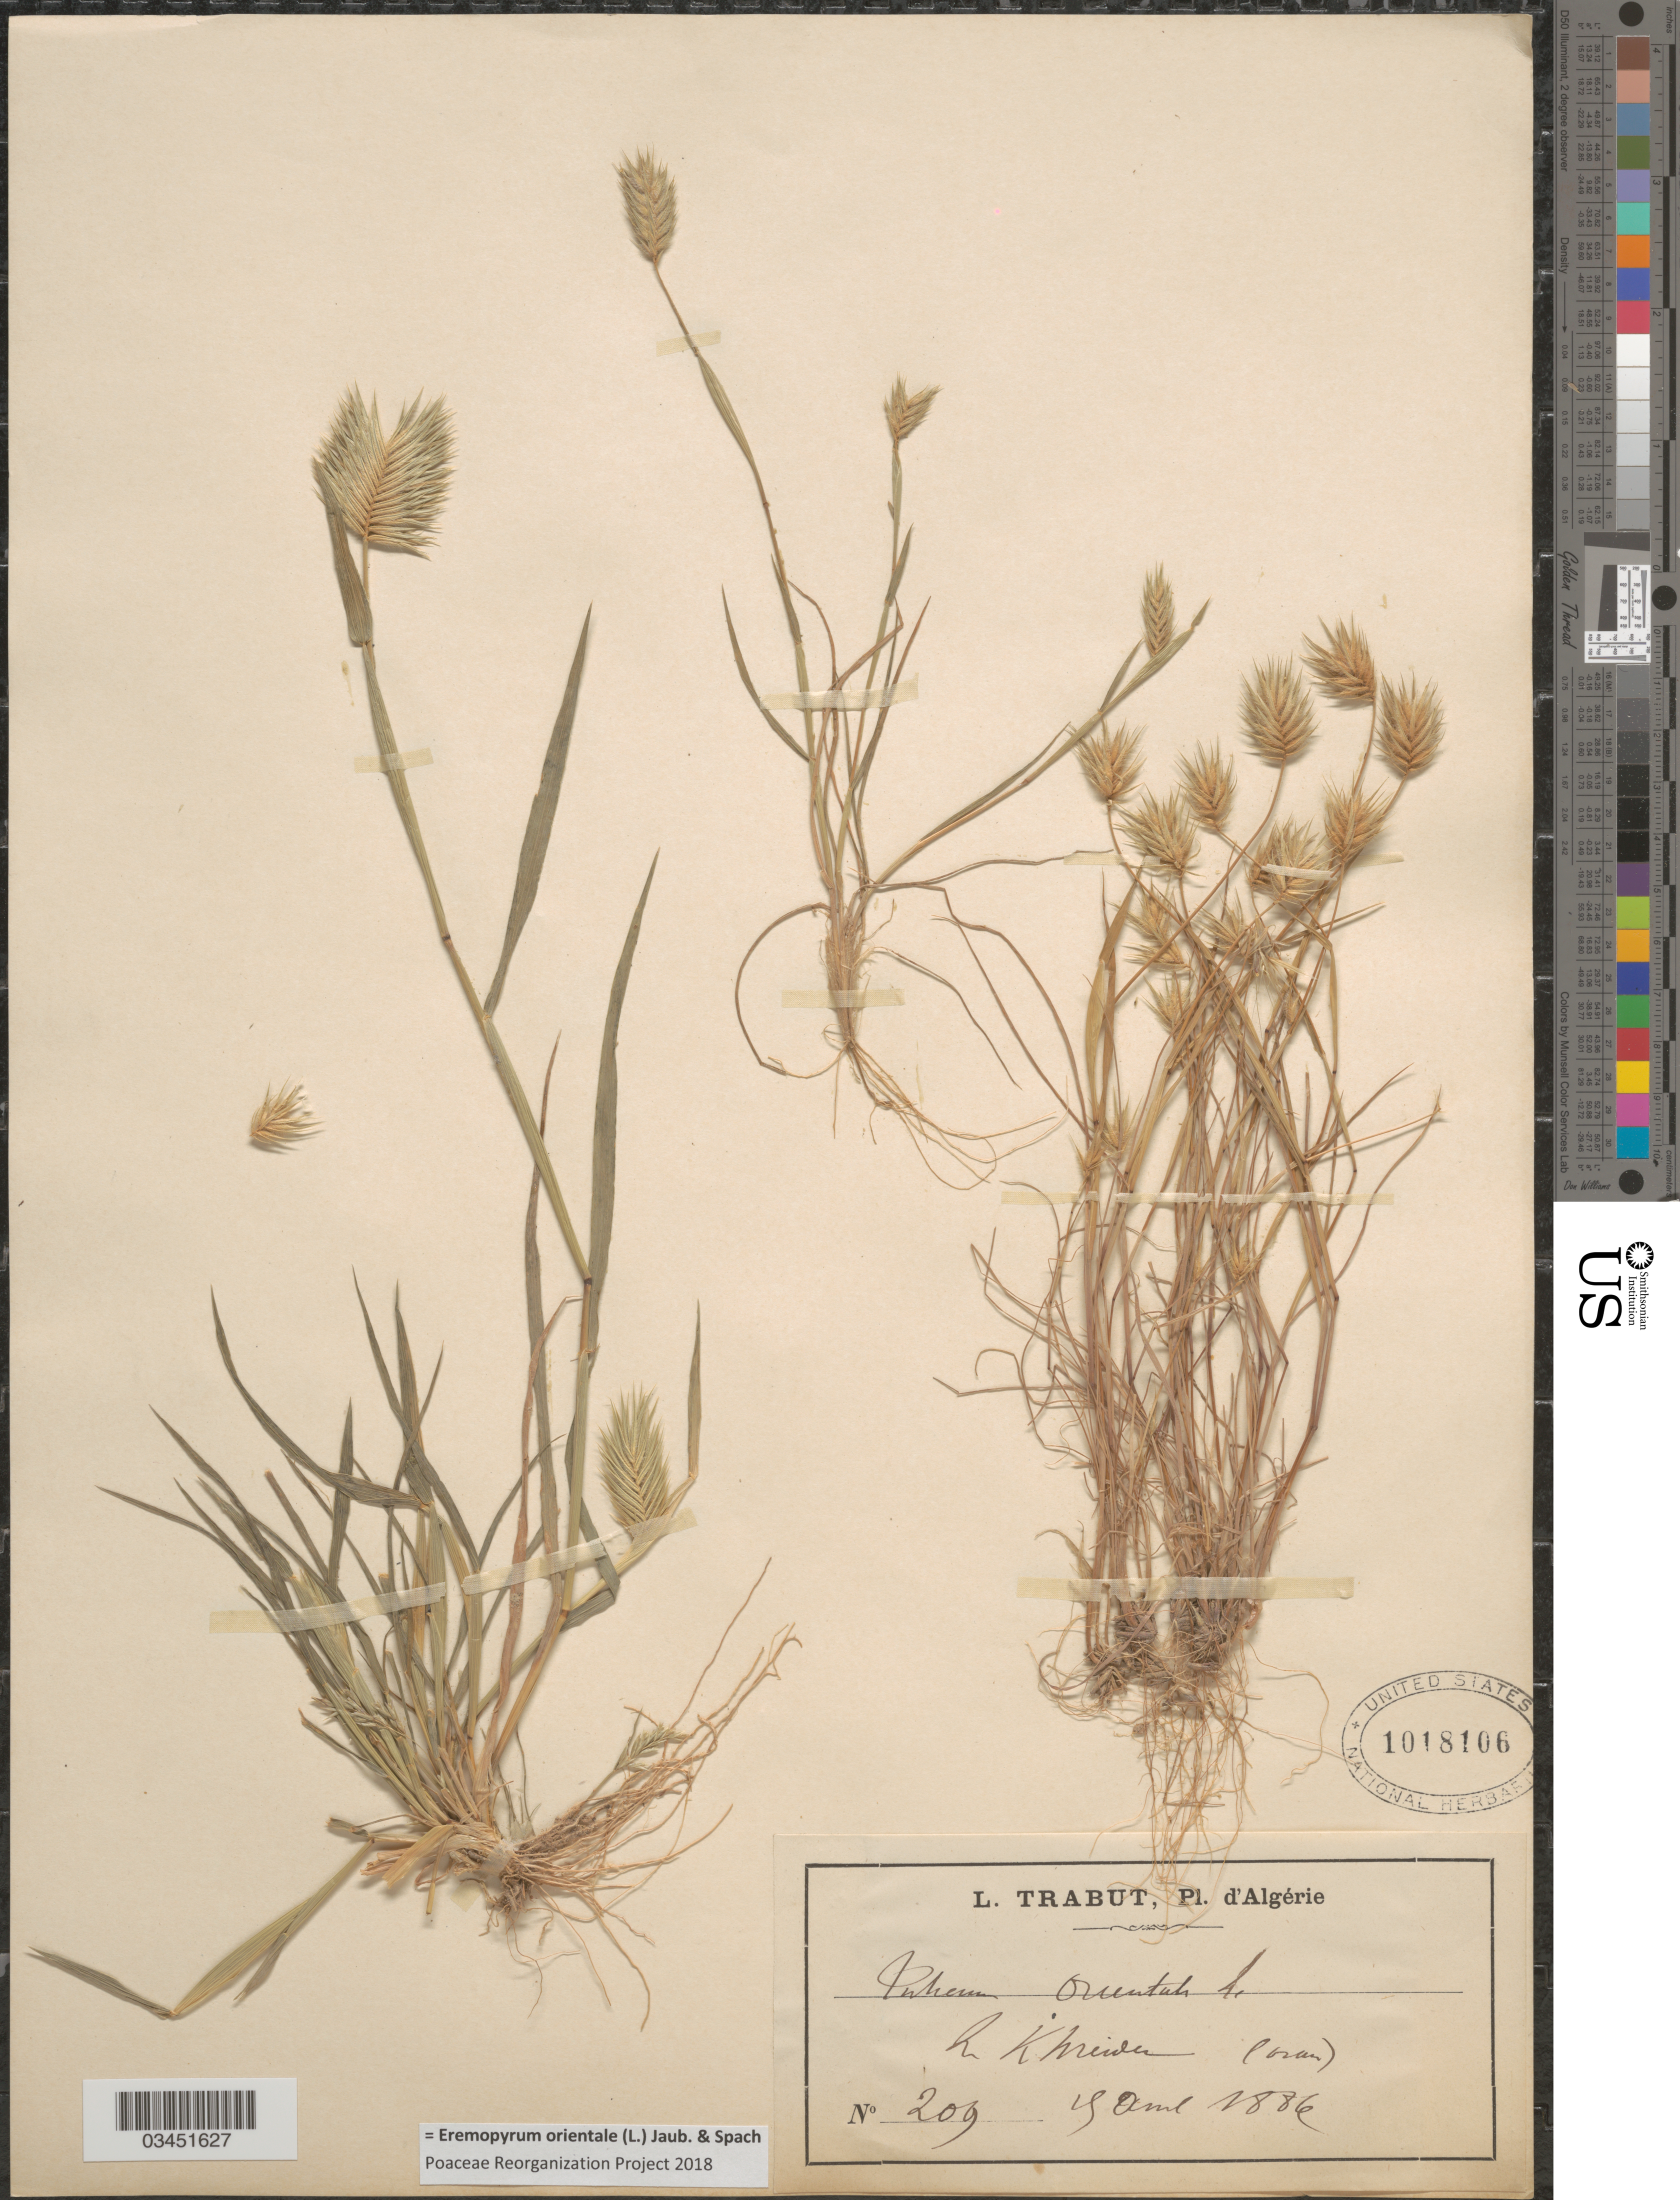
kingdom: Plantae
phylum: Tracheophyta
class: Liliopsida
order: Poales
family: Poaceae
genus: Eremopyrum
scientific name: Eremopyrum orientale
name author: (L.) Jaub. & Spach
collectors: L. Trabut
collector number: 209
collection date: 1886-08-15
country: Algeria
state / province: Oran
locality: Le Khreider.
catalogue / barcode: US 1018106